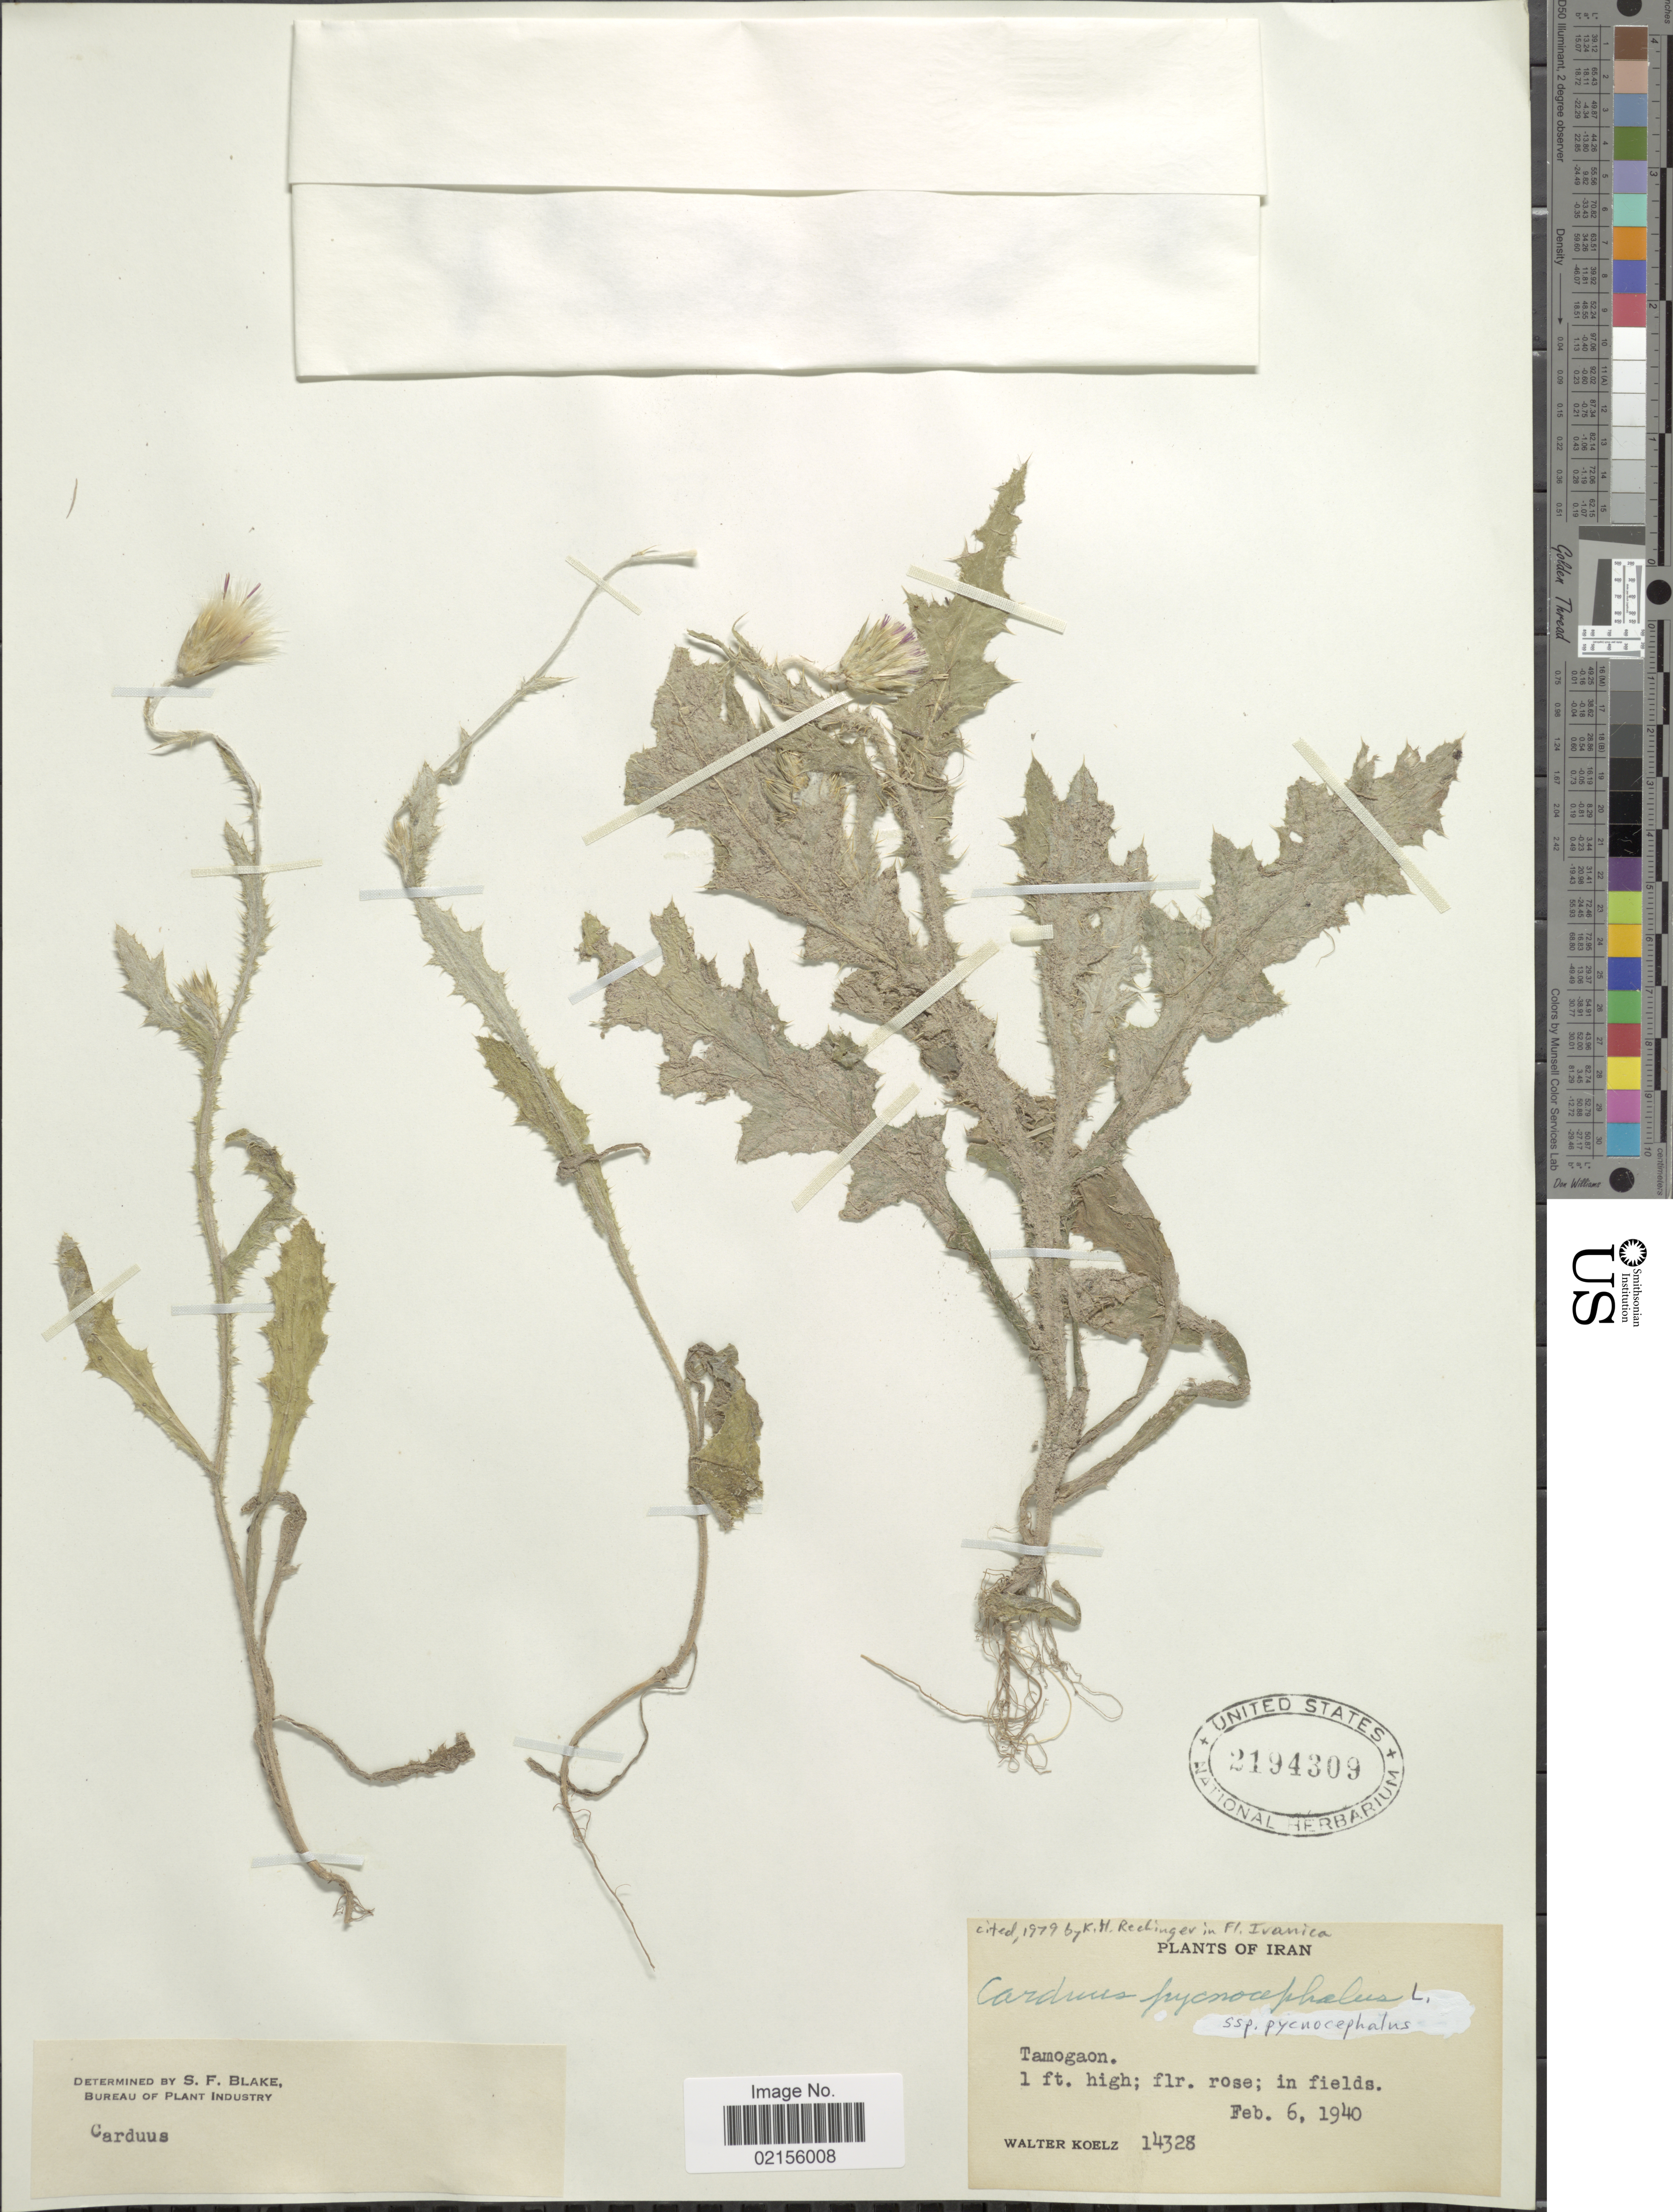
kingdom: Plantae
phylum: Tracheophyta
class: Magnoliopsida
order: Asterales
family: Asteraceae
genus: Carduus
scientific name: Carduus pycnocephalus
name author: L.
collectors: W. N. Koelz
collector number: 14328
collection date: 1940-02-06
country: Iran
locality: Tamogaon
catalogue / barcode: US 2194309